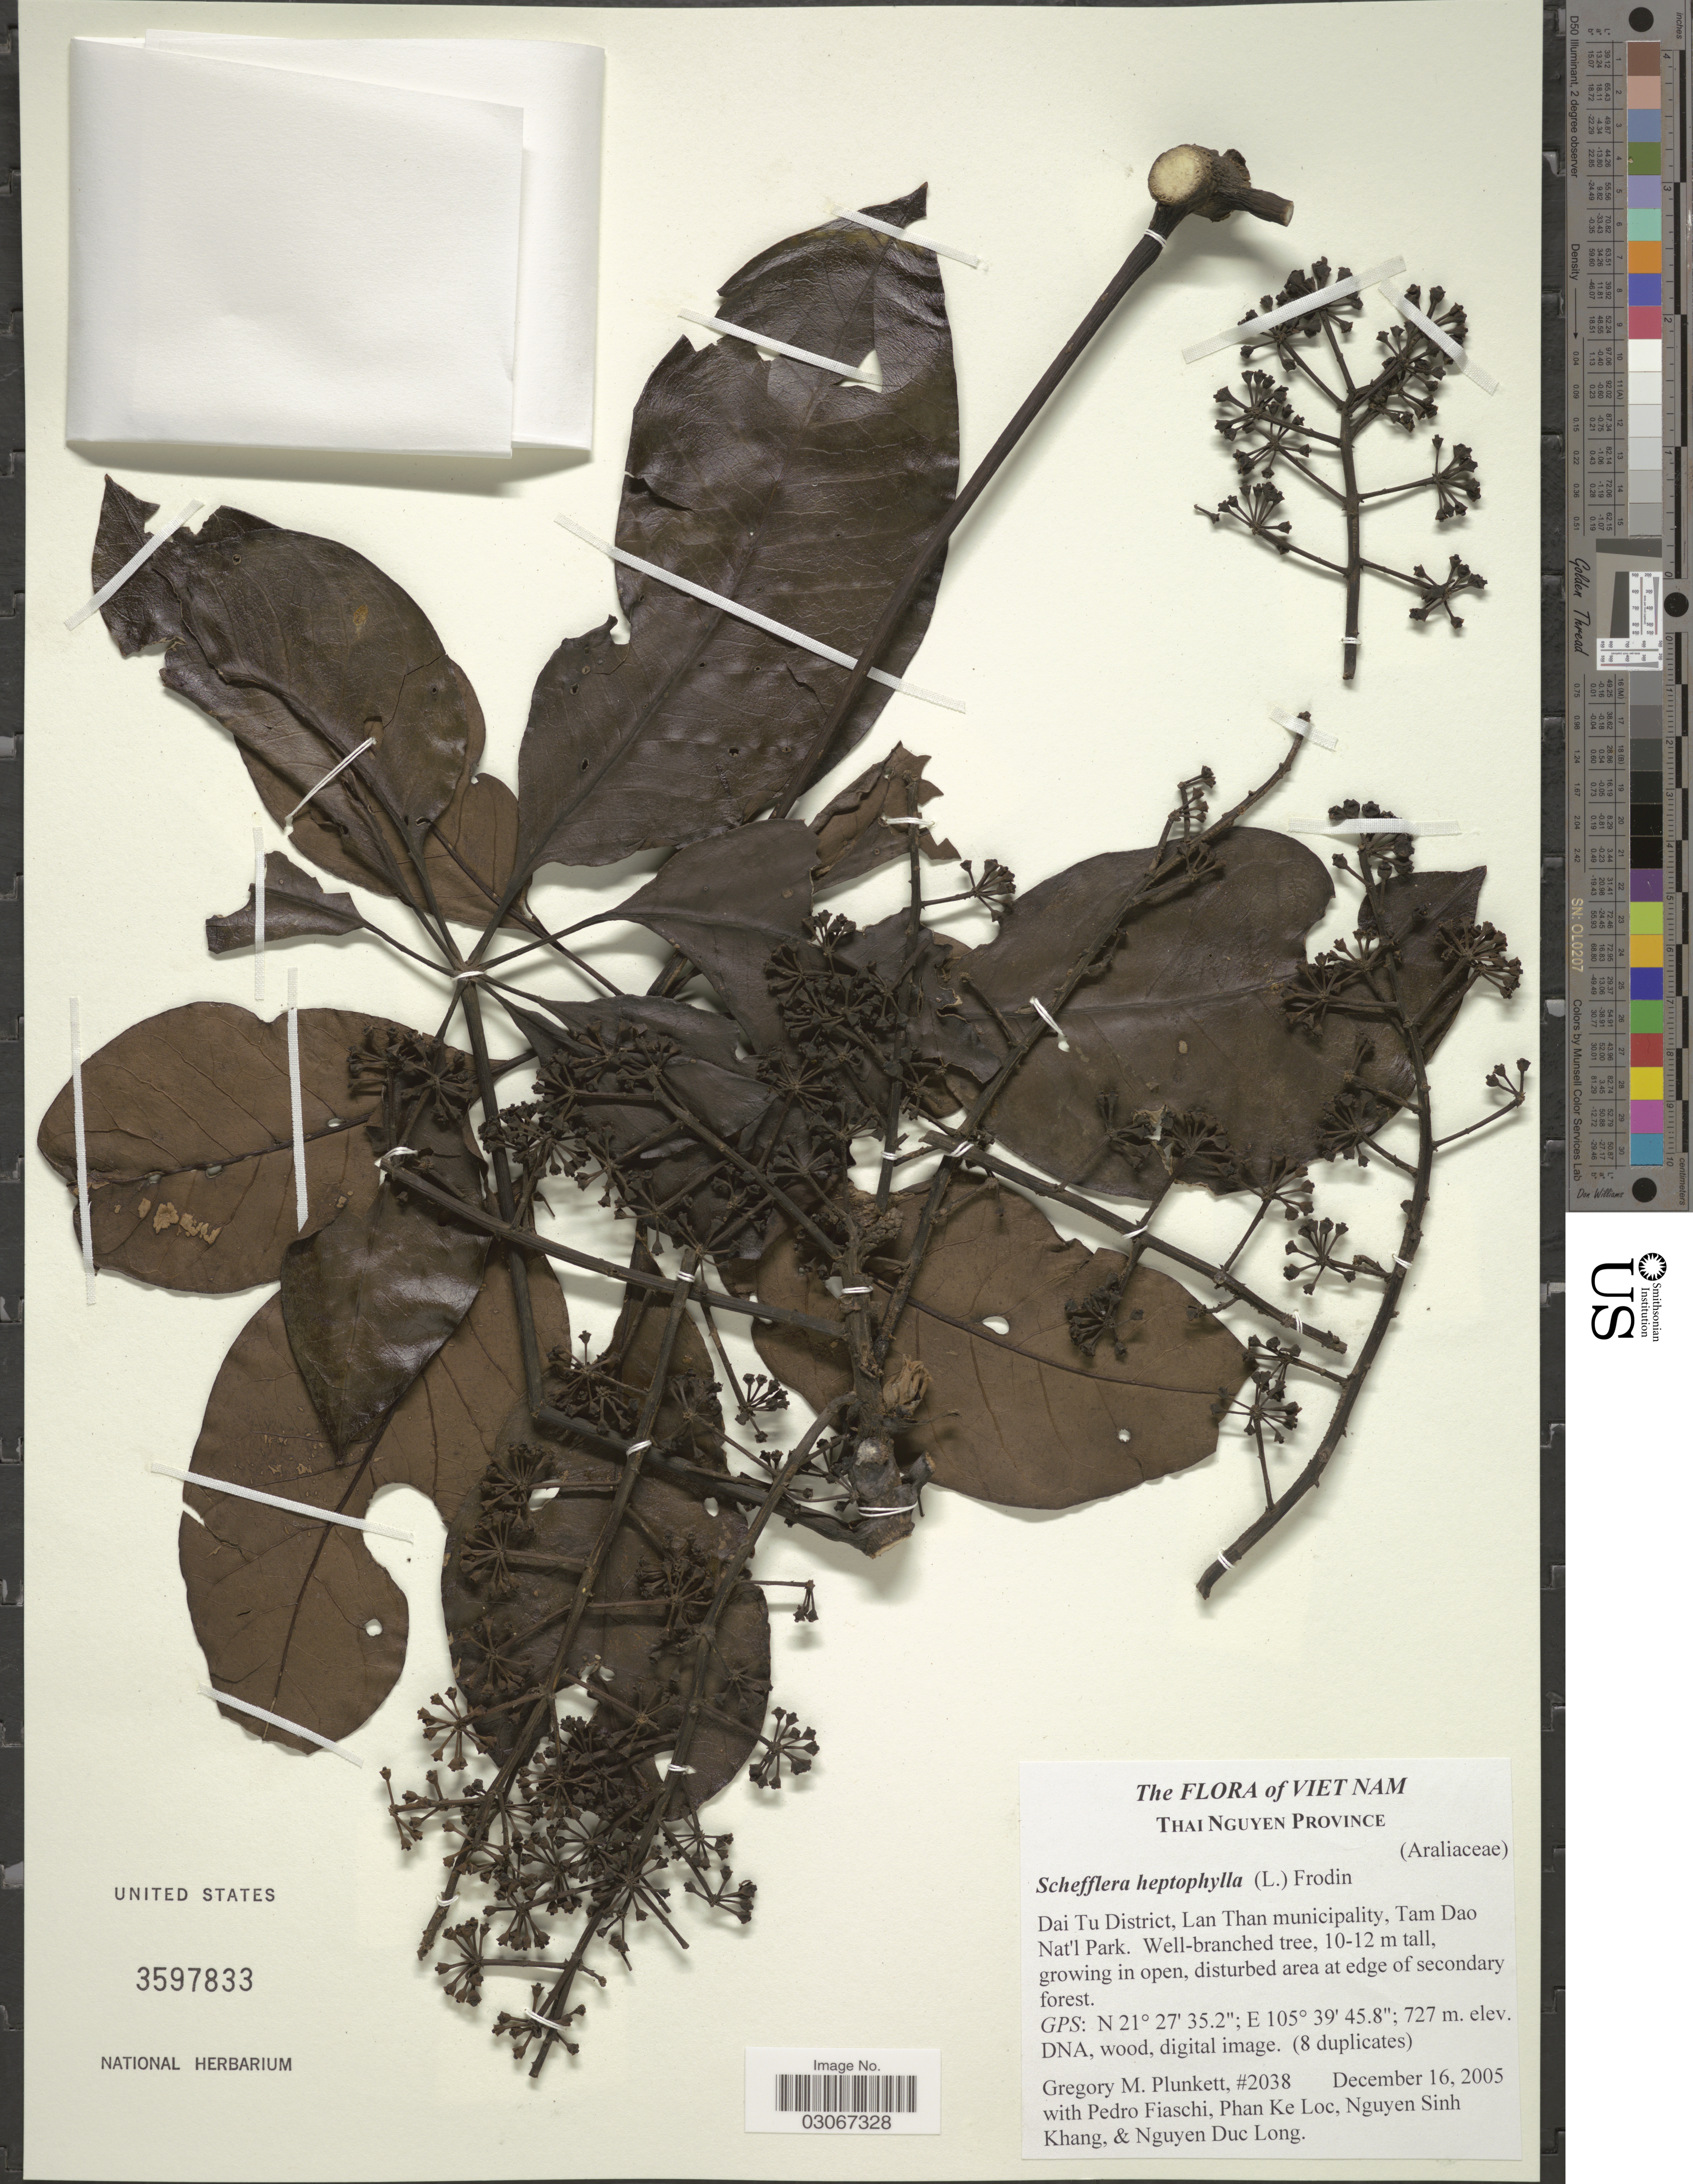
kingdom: Plantae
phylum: Tracheophyta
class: Magnoliopsida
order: Apiales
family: Araliaceae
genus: Schefflera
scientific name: Schefflera heptaphylla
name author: (L.) Frodin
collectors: G. M. Plunkett, P. Fiaschi, P. K. Lôc, N. Khang & N. Long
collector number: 2038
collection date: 2005-12-16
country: Vietnam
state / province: Thai Nguyen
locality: Dai Tu District, Lan Than municipality, Tam Dao Nat'l Park.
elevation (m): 727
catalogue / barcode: US 3597833